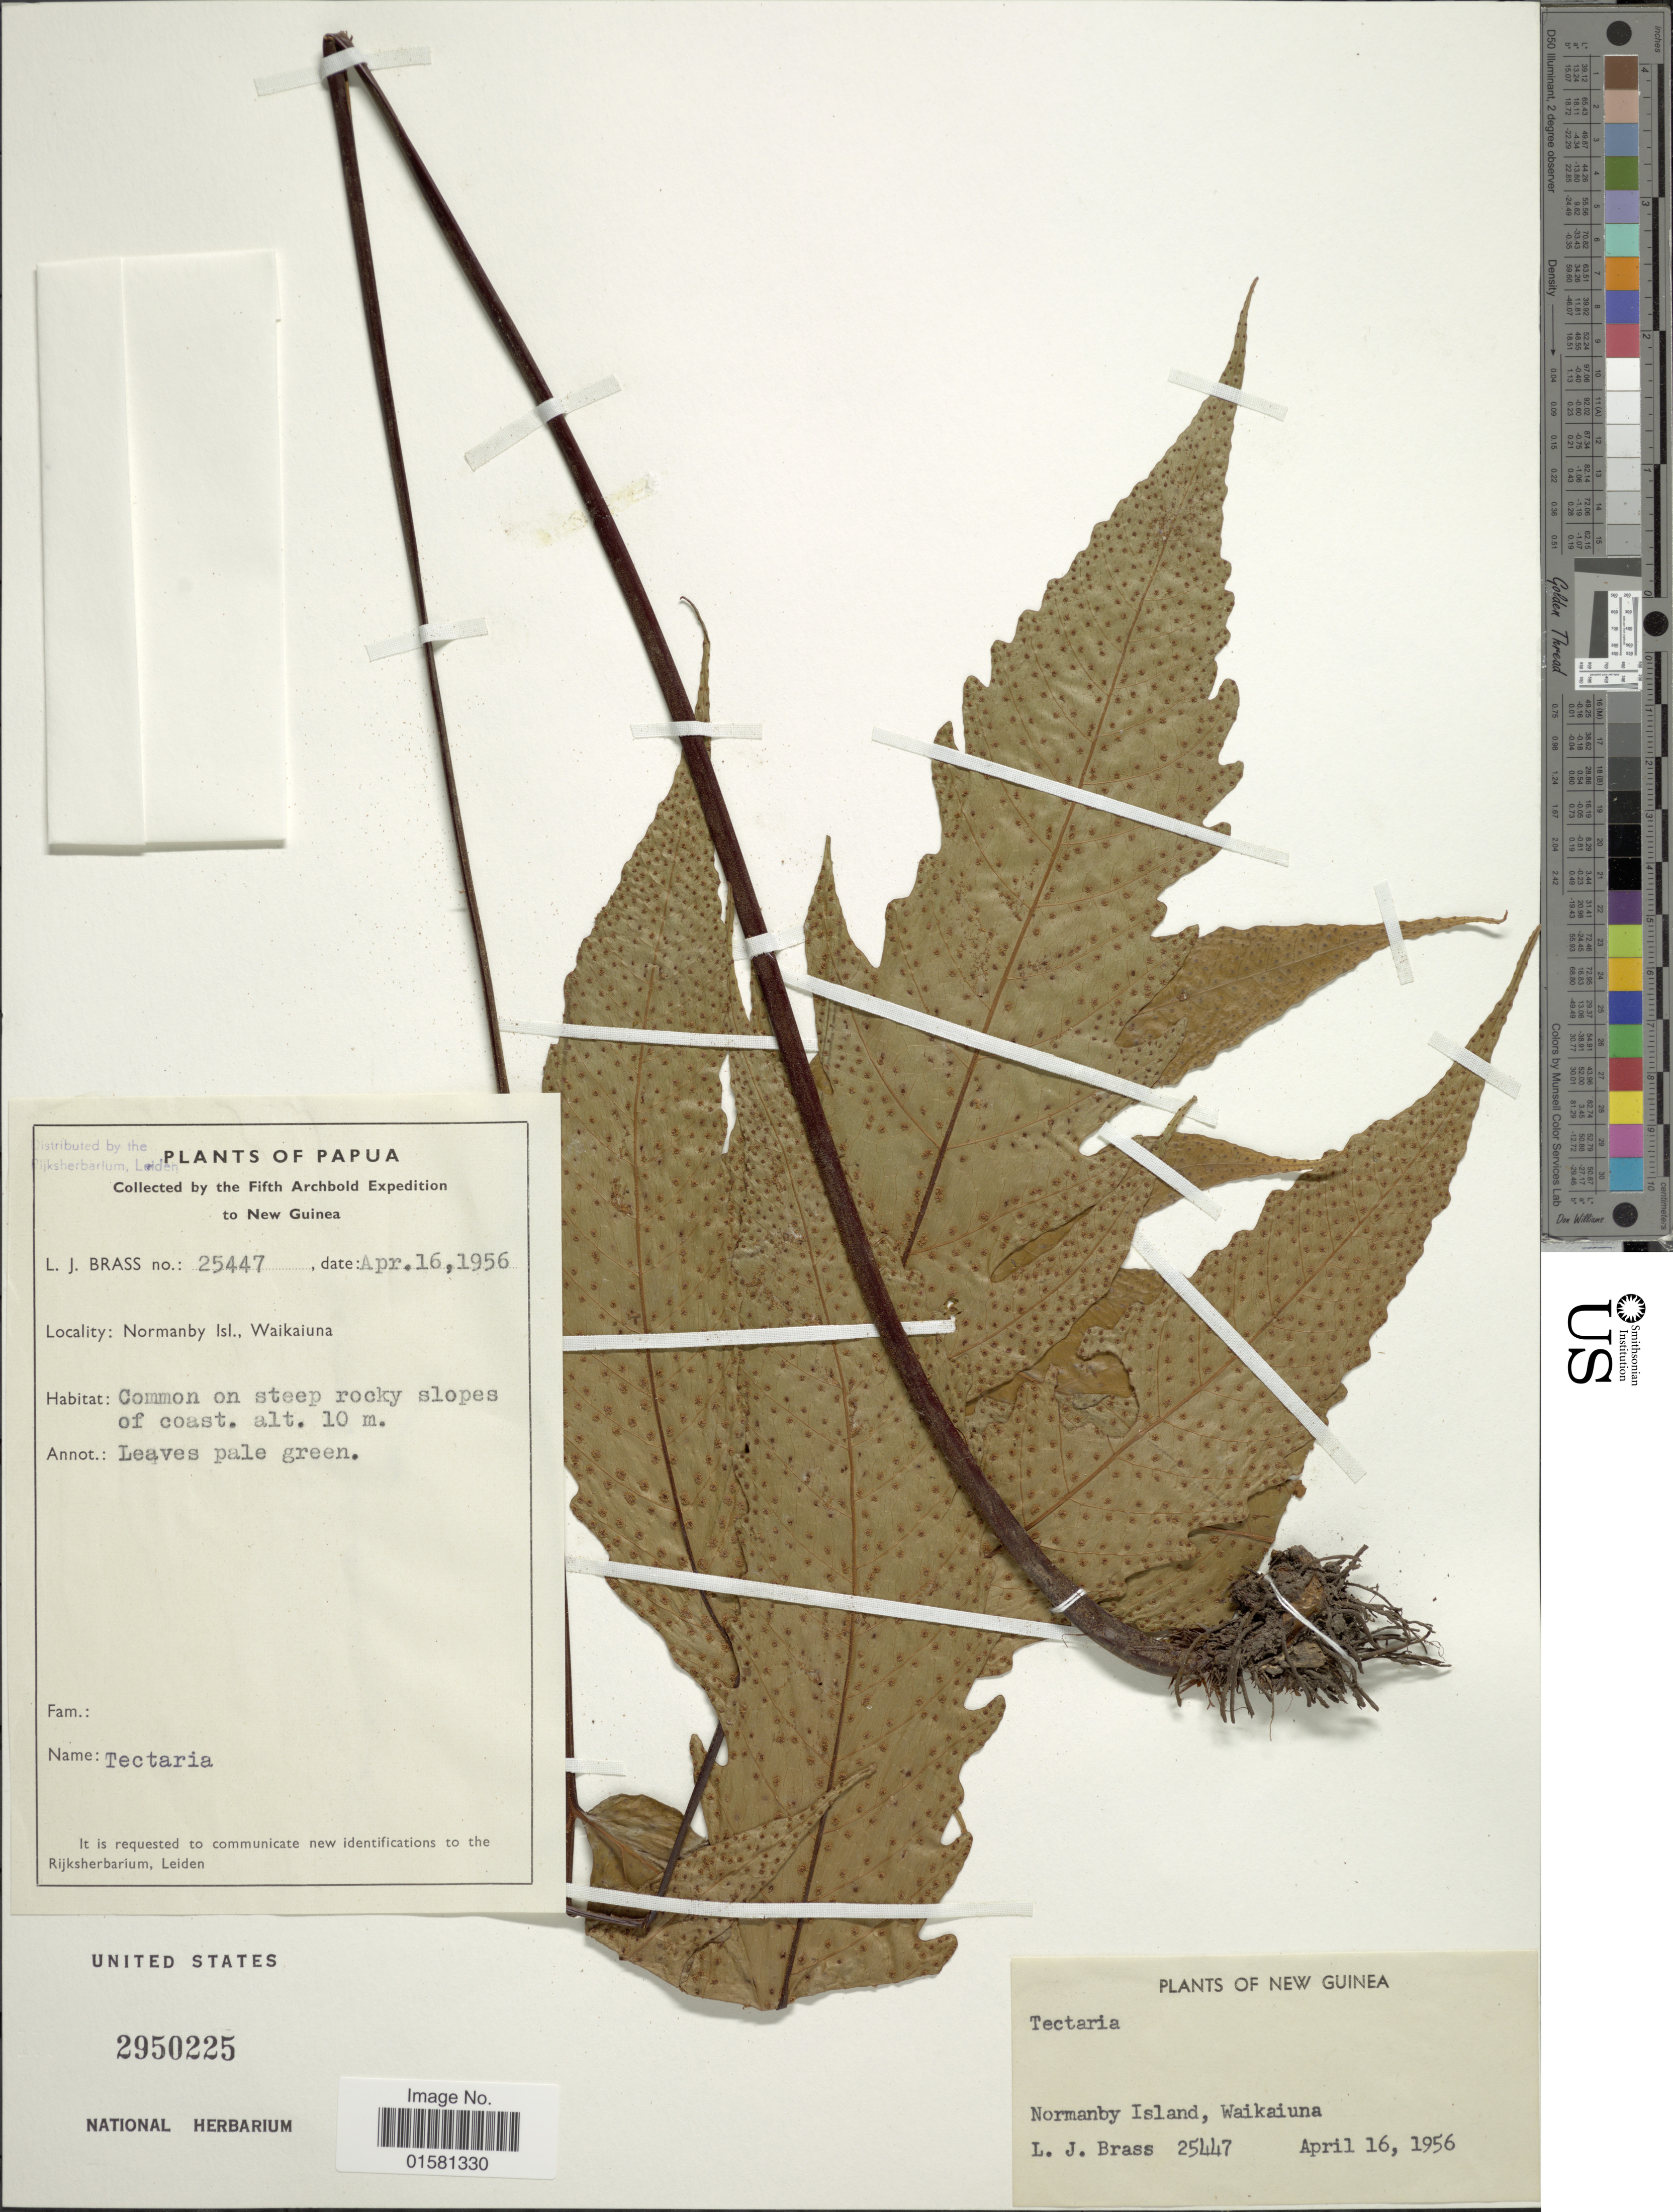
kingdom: Plantae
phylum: Tracheophyta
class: Polypodiopsida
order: Polypodiales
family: Tectariaceae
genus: Tectaria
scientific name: Tectaria sp.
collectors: L. J. Brass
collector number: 25447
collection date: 1956-04-16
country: Papua New Guinea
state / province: Milne Bay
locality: New Guinea, Normanby Island. Waikaiuna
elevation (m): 10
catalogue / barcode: US 2950225